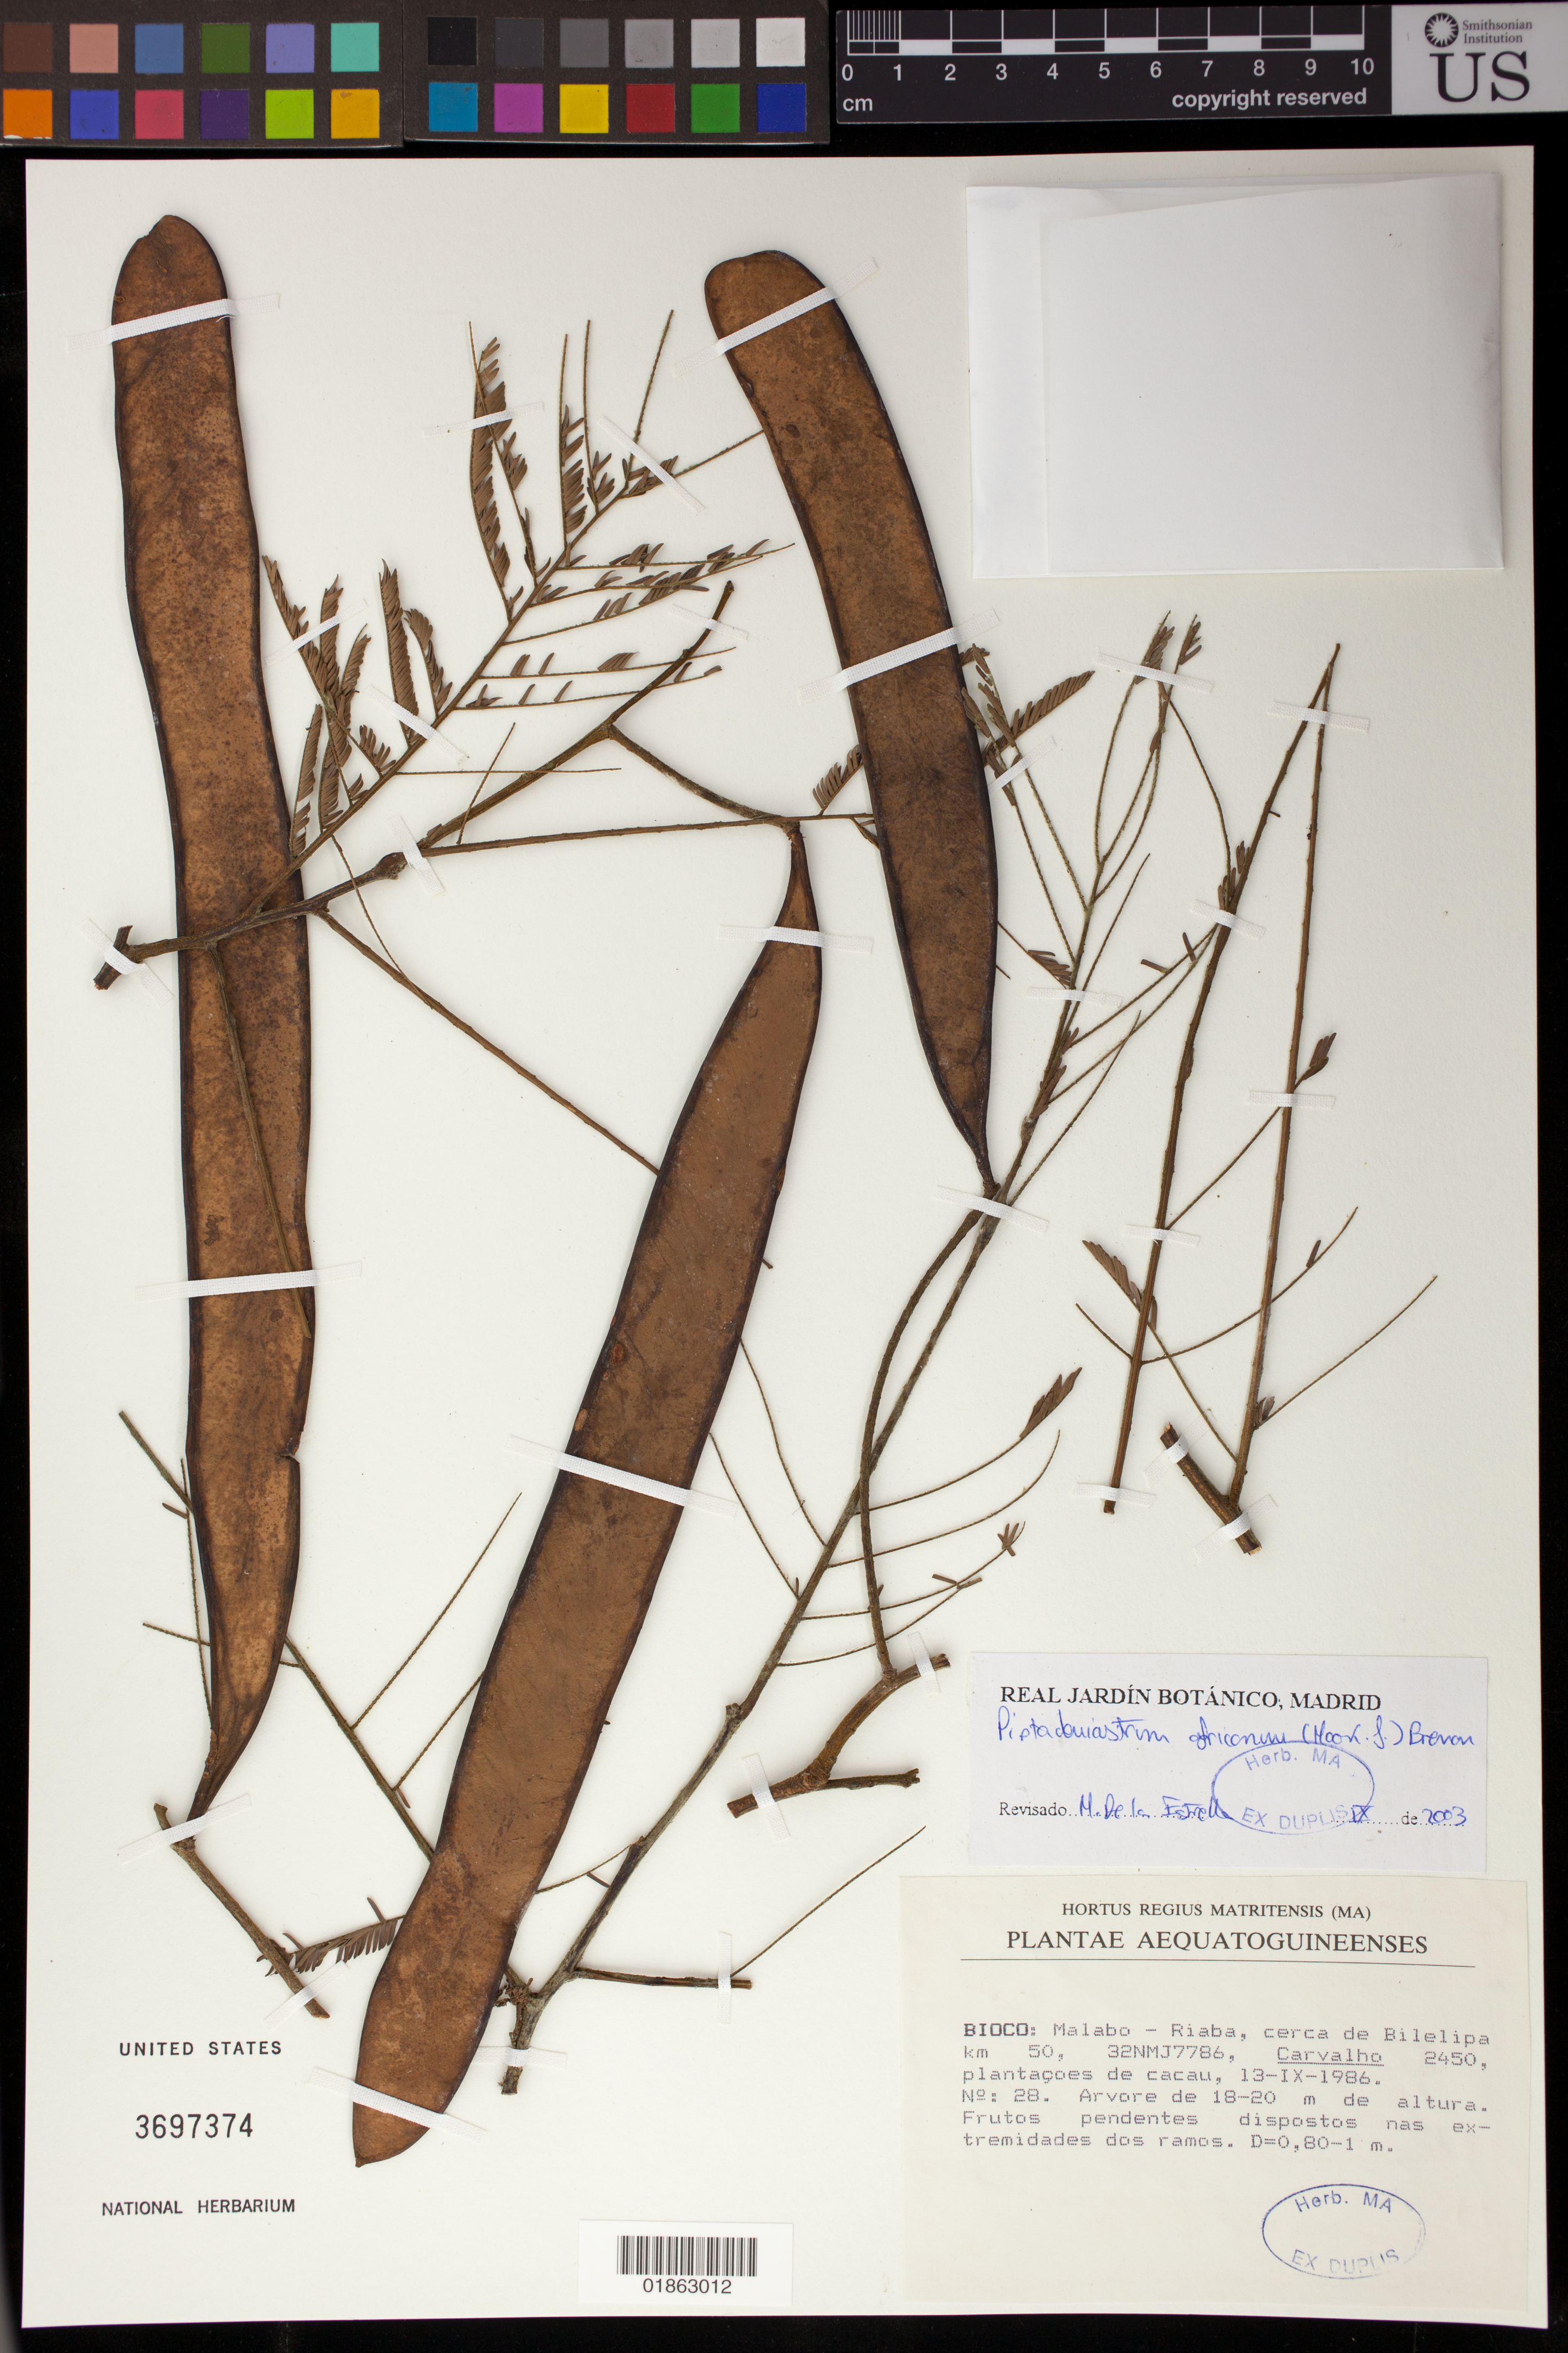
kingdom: Plantae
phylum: Tracheophyta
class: Magnoliopsida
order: Fabales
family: Fabaceae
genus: Piptadeniastrum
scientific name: Piptadeniastrum africanum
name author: (Hook. f.) Brenan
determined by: de la Estrella, M.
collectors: Carvalho, --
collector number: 2450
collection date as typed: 13 Sep 1986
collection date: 1986-09-13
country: Equatorial Guinea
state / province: Bioko Norte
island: Bioko Island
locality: Bioco, Malabo - Riaba, Cerca de Bilelipa, km 50, 32NMJ7786.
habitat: Plantacoes de cacau.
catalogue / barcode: US 3697374